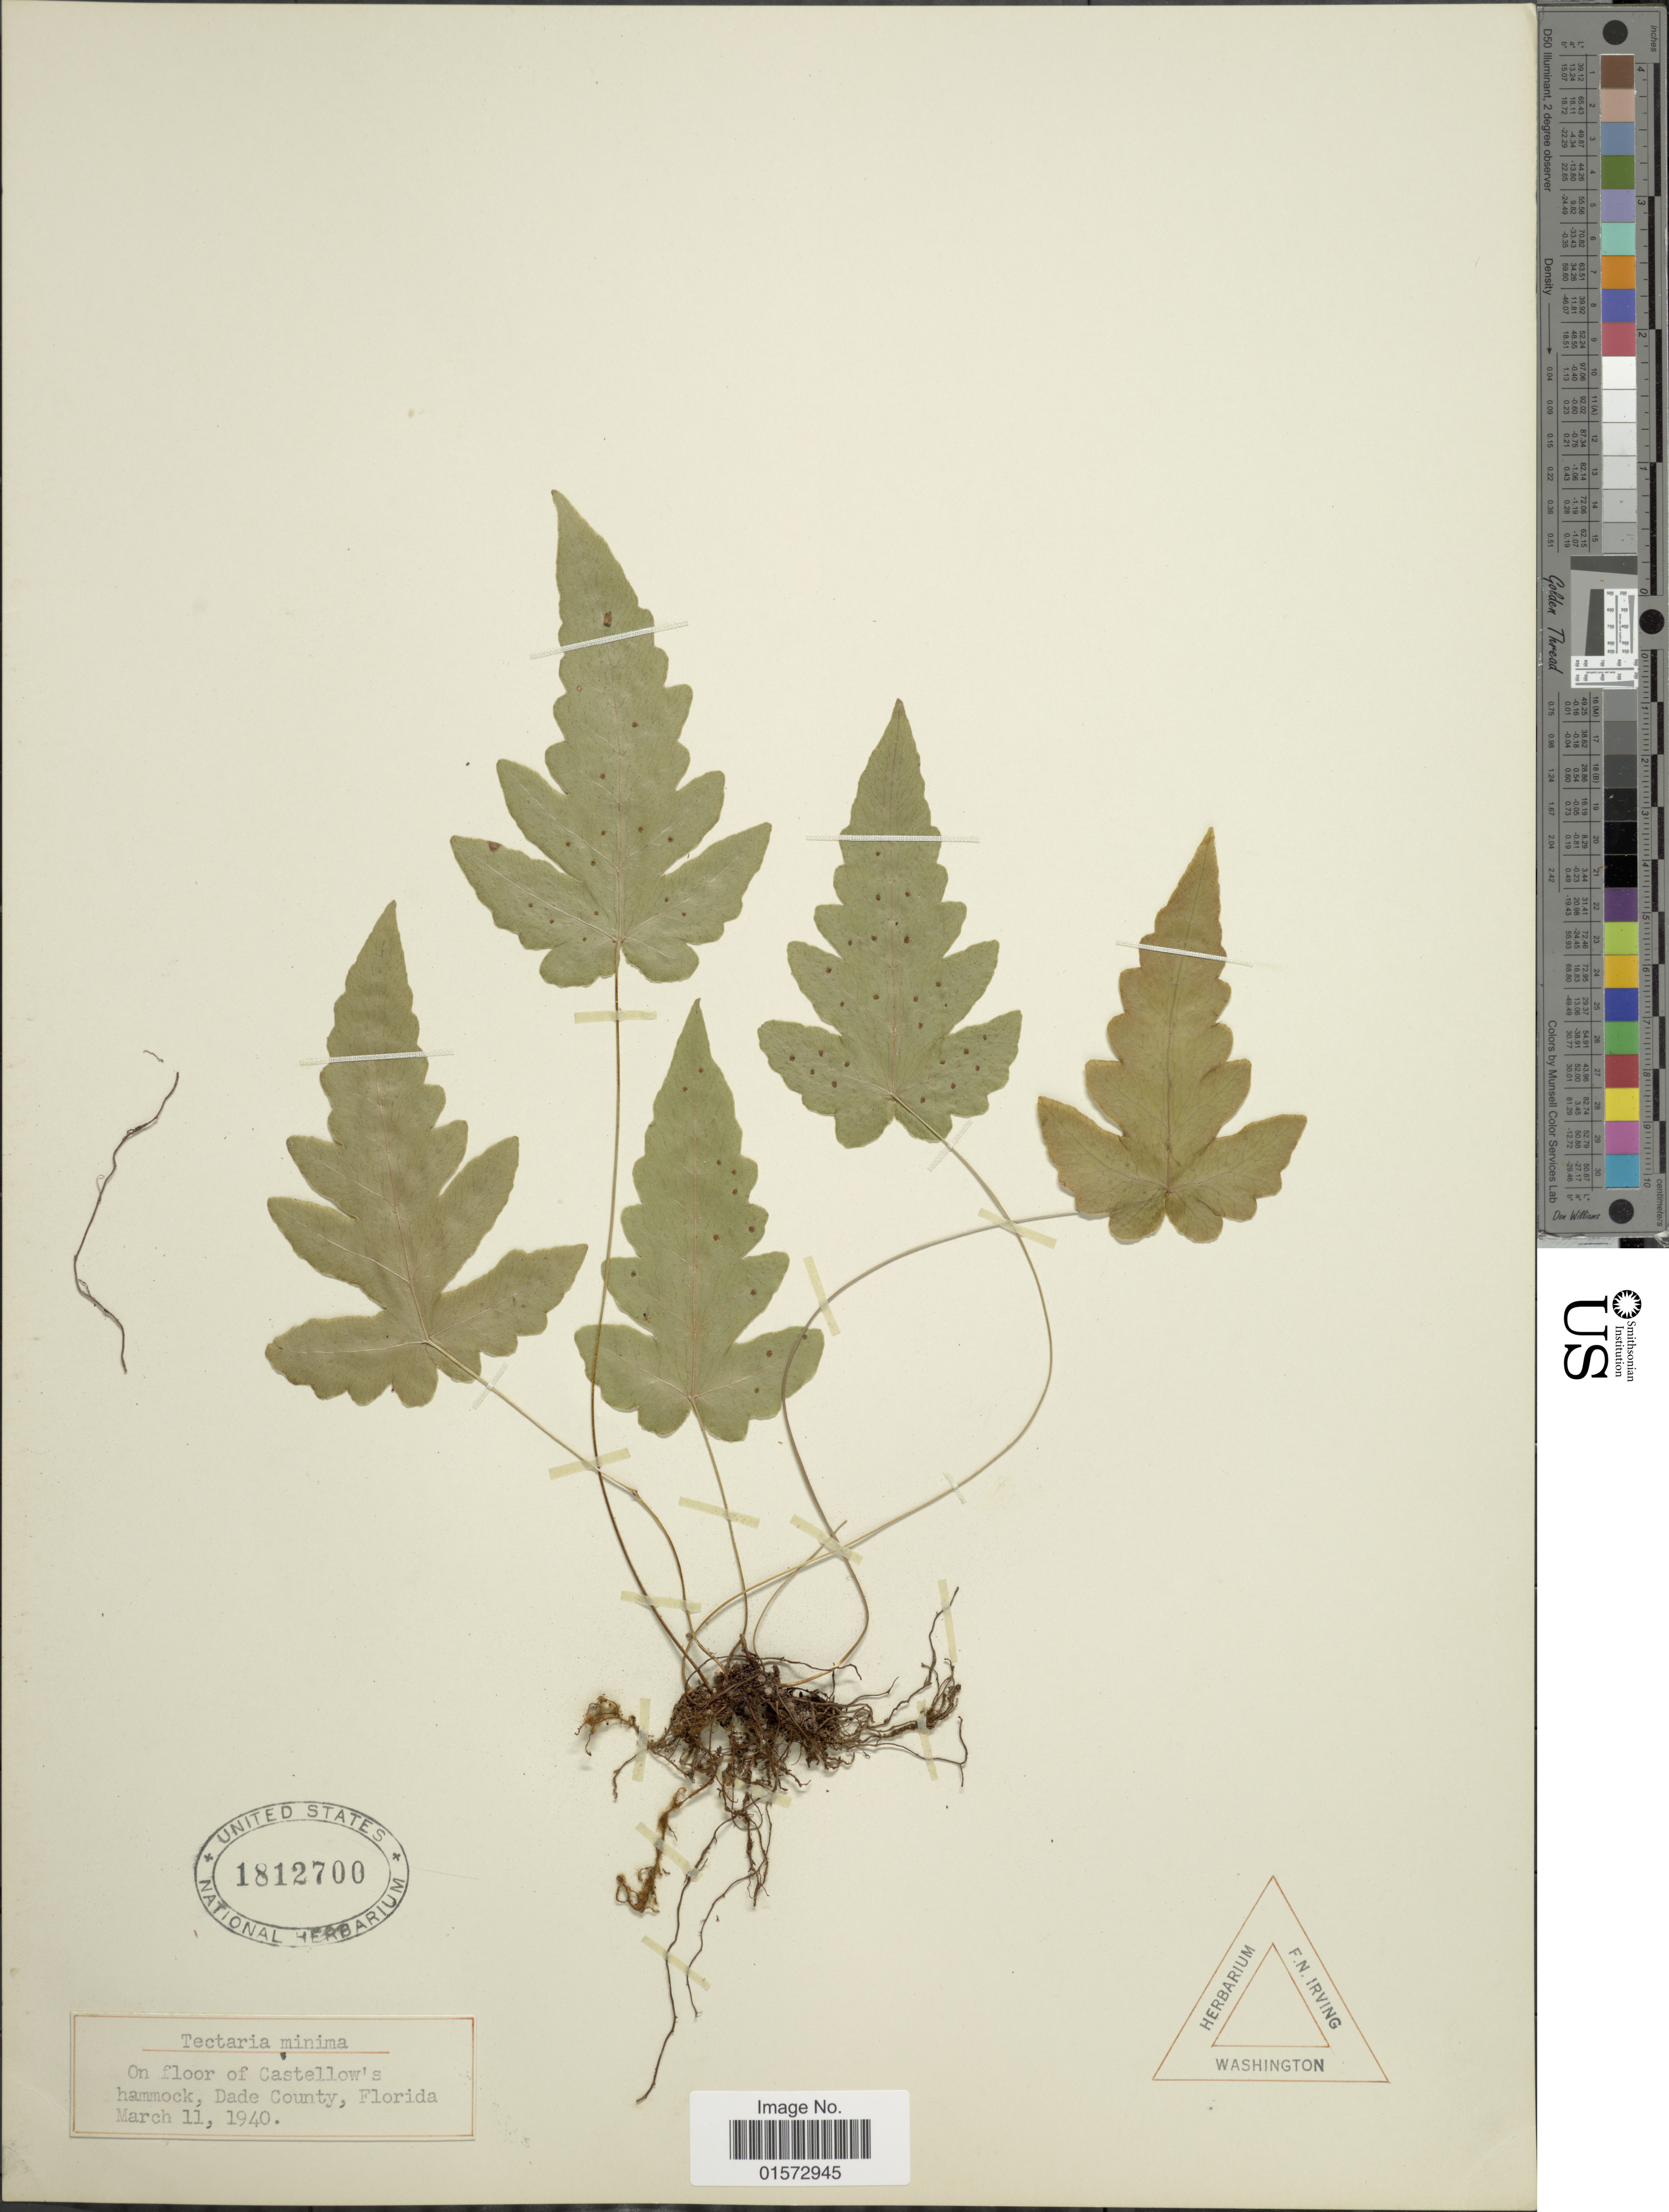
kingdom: Plantae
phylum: Tracheophyta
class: Polypodiopsida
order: Polypodiales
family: Tectariaceae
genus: Tectaria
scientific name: Tectaria fimbriata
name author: (Willd.) Lourteig & Proctor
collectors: ex herb. F.N. Irving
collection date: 1940-03-11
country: United States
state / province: Florida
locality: On floor of Castellow's hammock, Dade County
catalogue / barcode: US 1812700